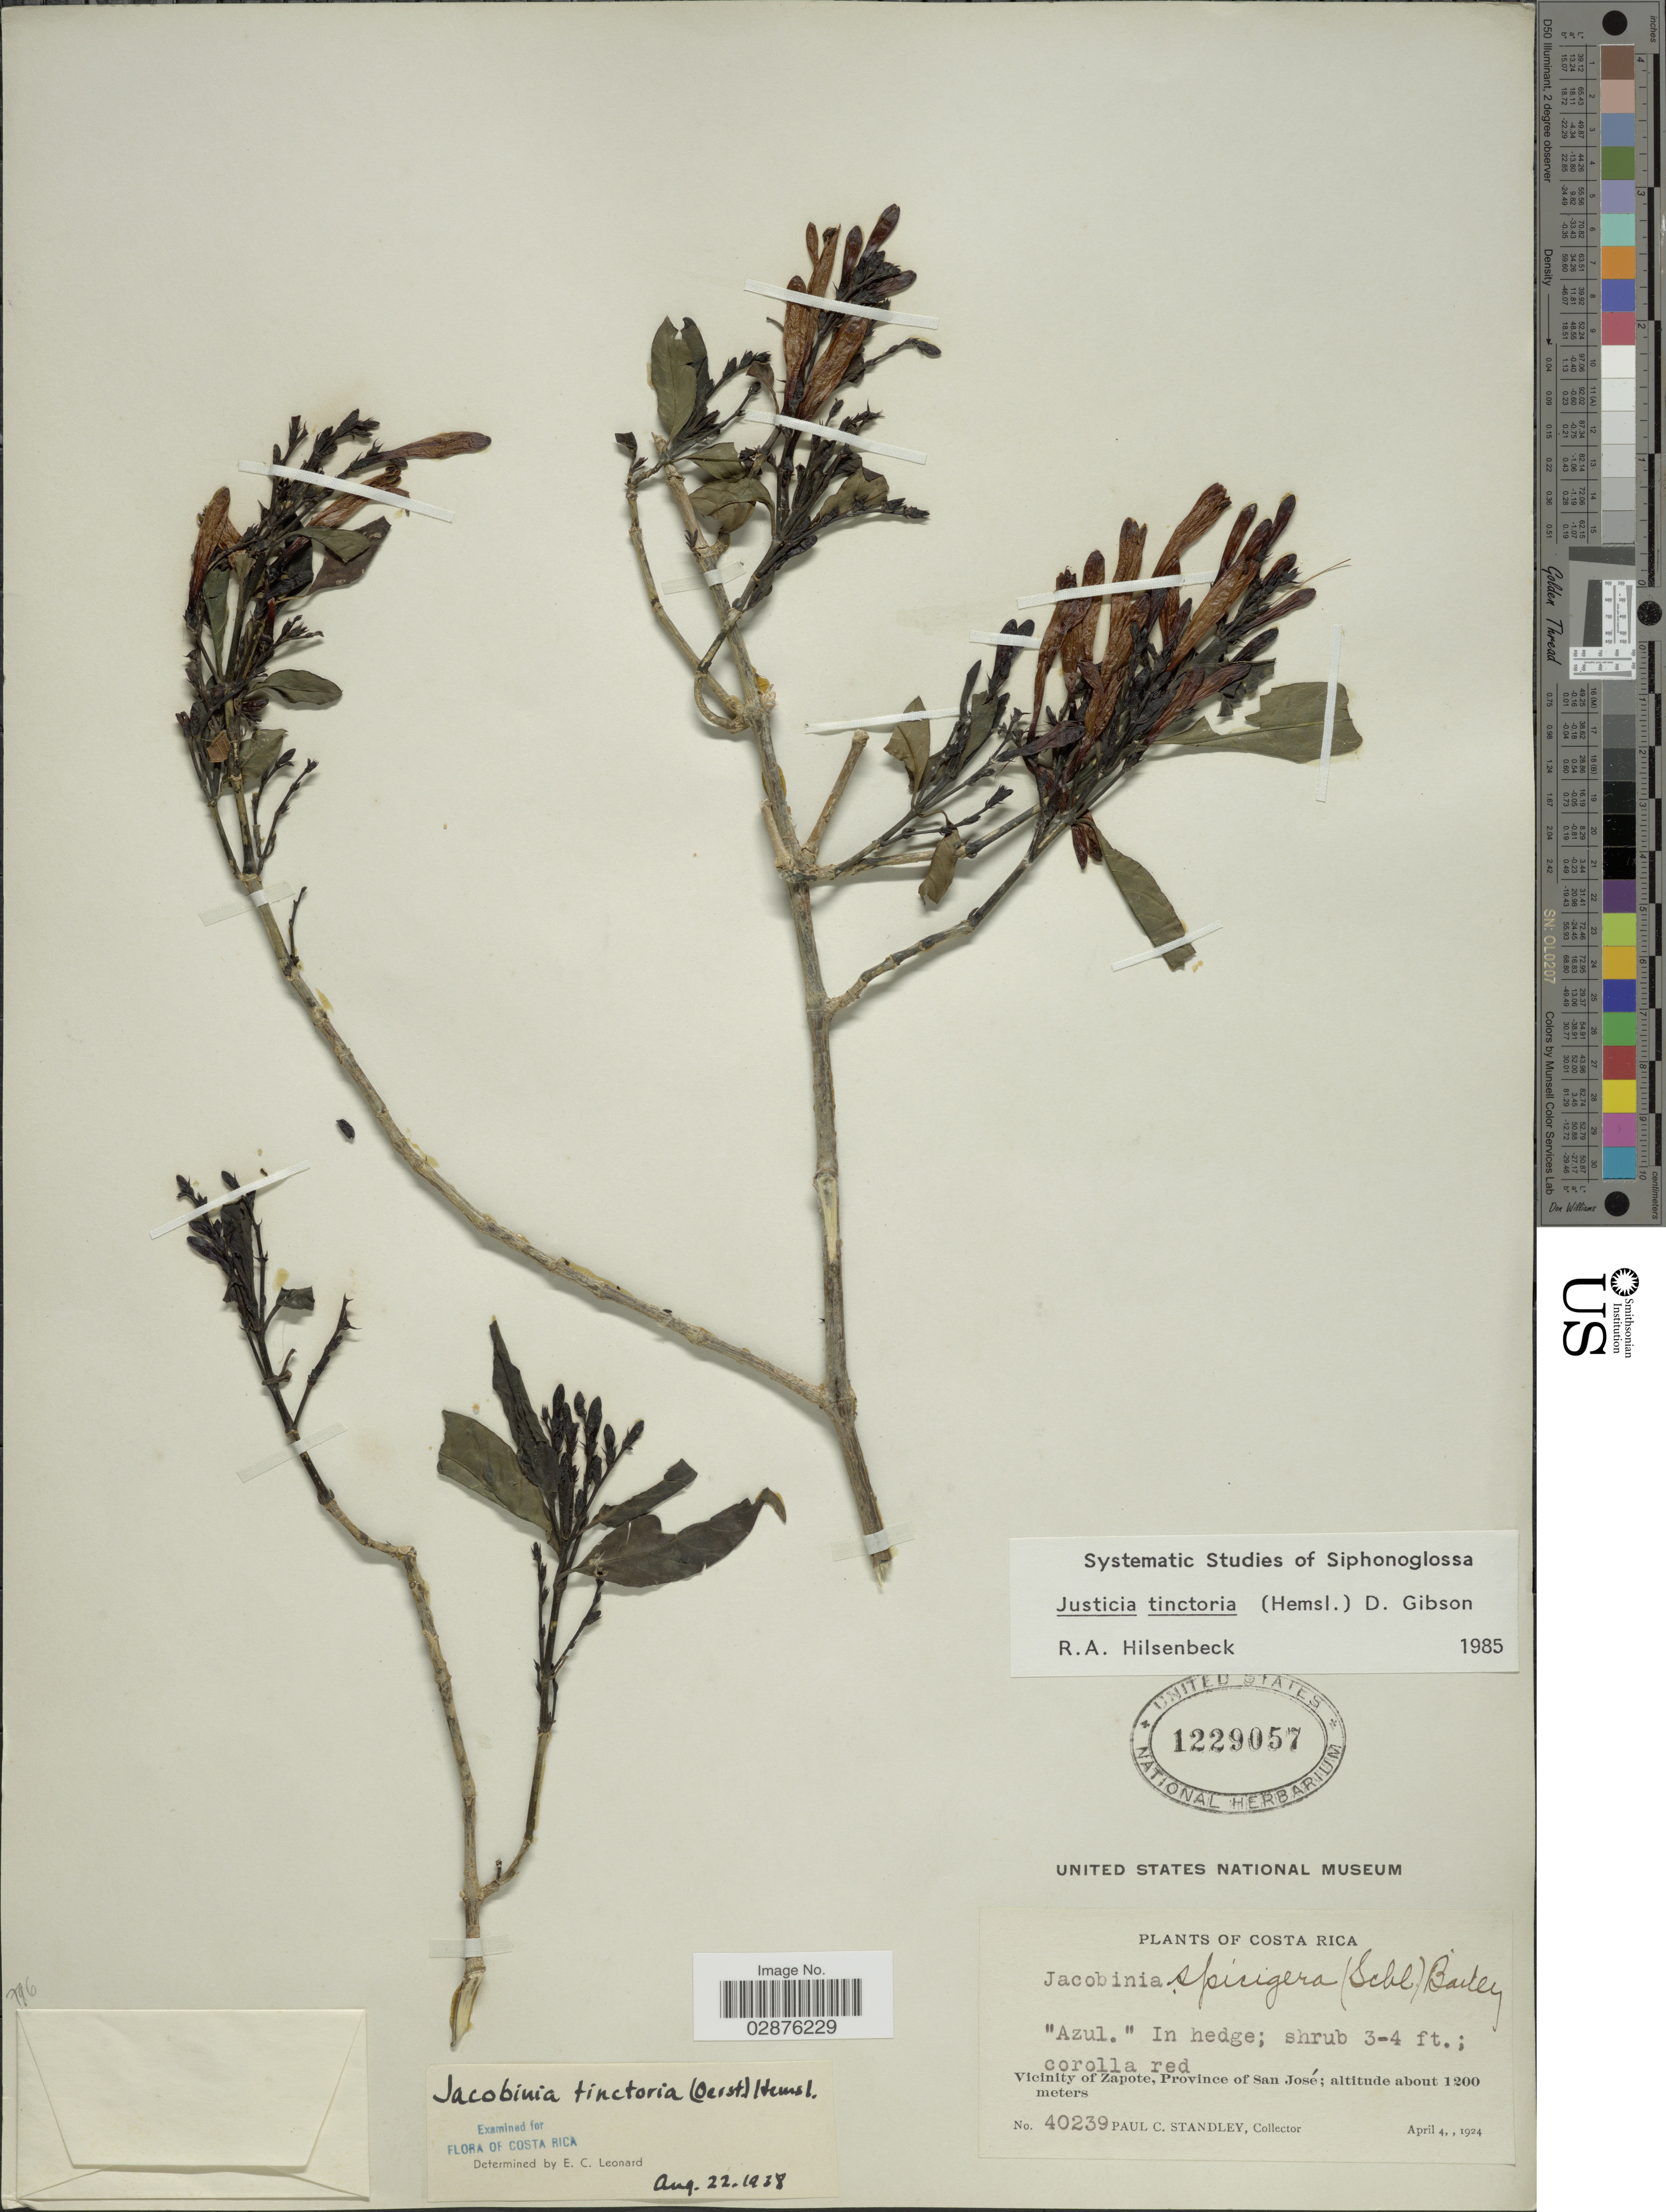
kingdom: Plantae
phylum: Tracheophyta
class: Magnoliopsida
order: Lamiales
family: Acanthaceae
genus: Justicia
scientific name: Justicia colorifera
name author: V.A.W. Graham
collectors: P. C. Standley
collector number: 40239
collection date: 1924-04-04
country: Costa Rica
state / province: San José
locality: Vicinity of Zapote.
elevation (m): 1200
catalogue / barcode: US 1229057